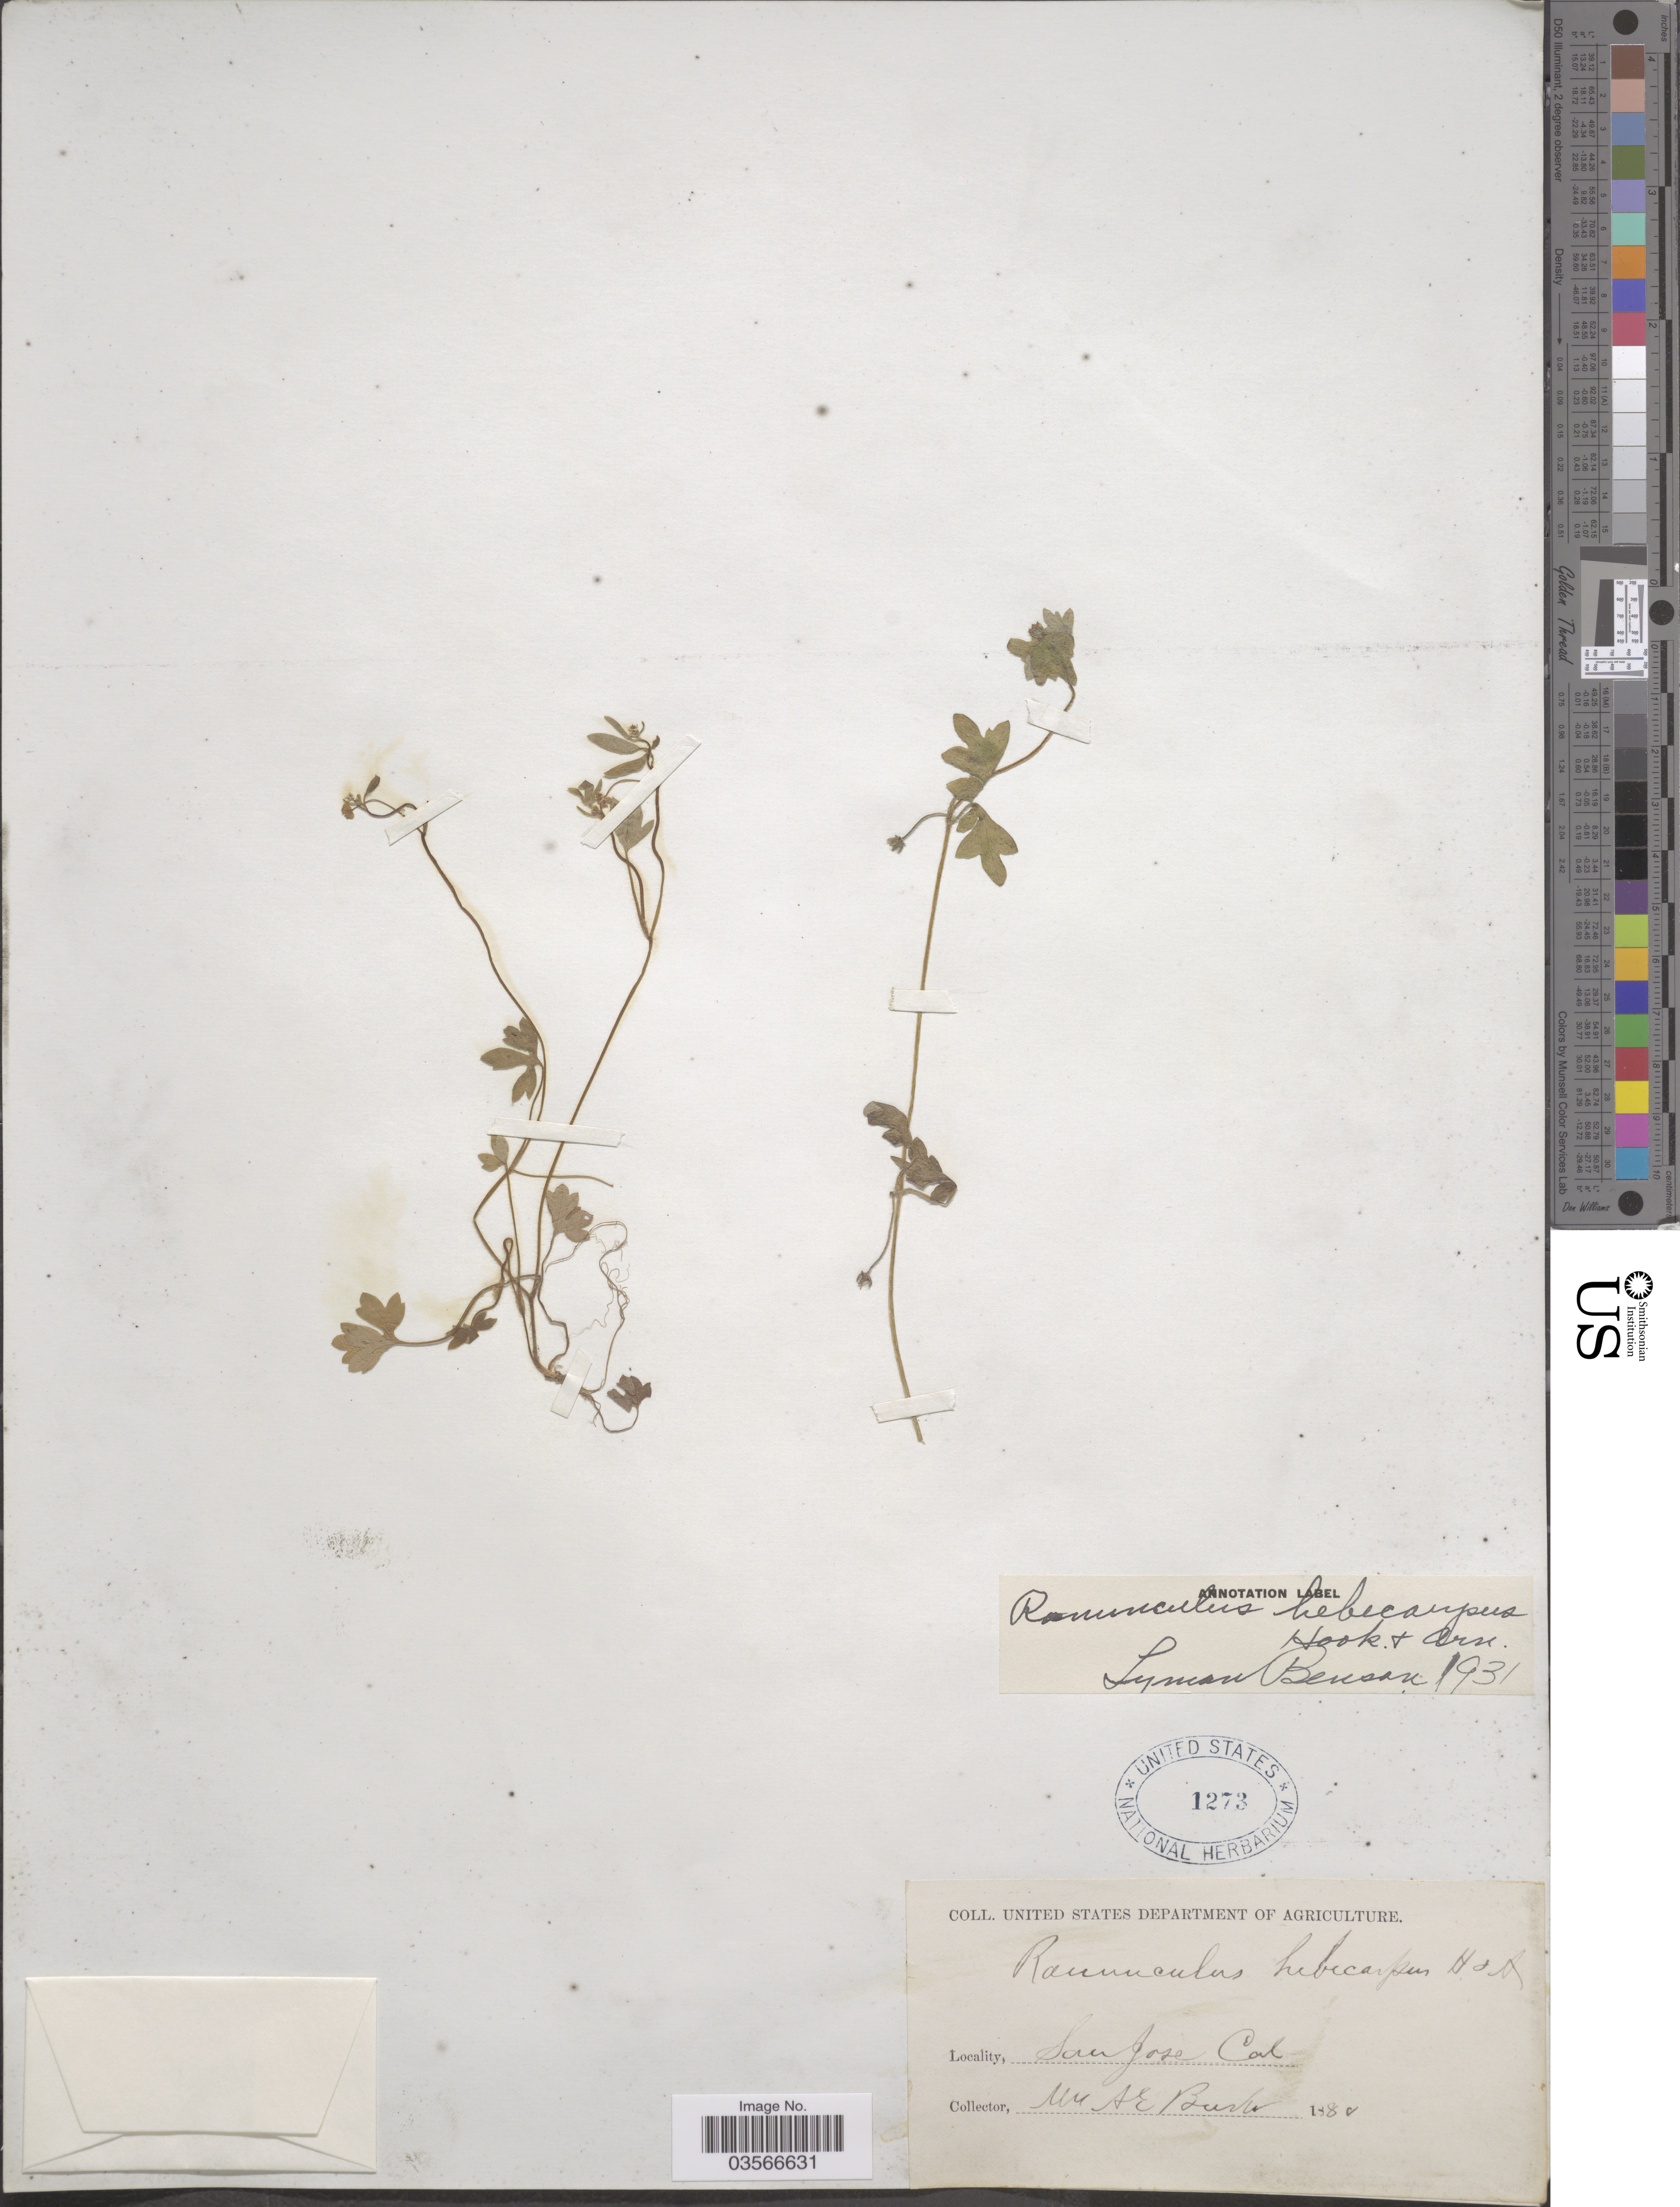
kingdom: Plantae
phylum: Tracheophyta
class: Magnoliopsida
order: Ranunculales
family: Ranunculaceae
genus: Ranunculus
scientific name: Ranunculus hebecarpus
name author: Hook. & Arn.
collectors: A. E. Bush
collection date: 1880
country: United States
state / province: California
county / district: Santa Clara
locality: San Jose.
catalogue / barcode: US 1273